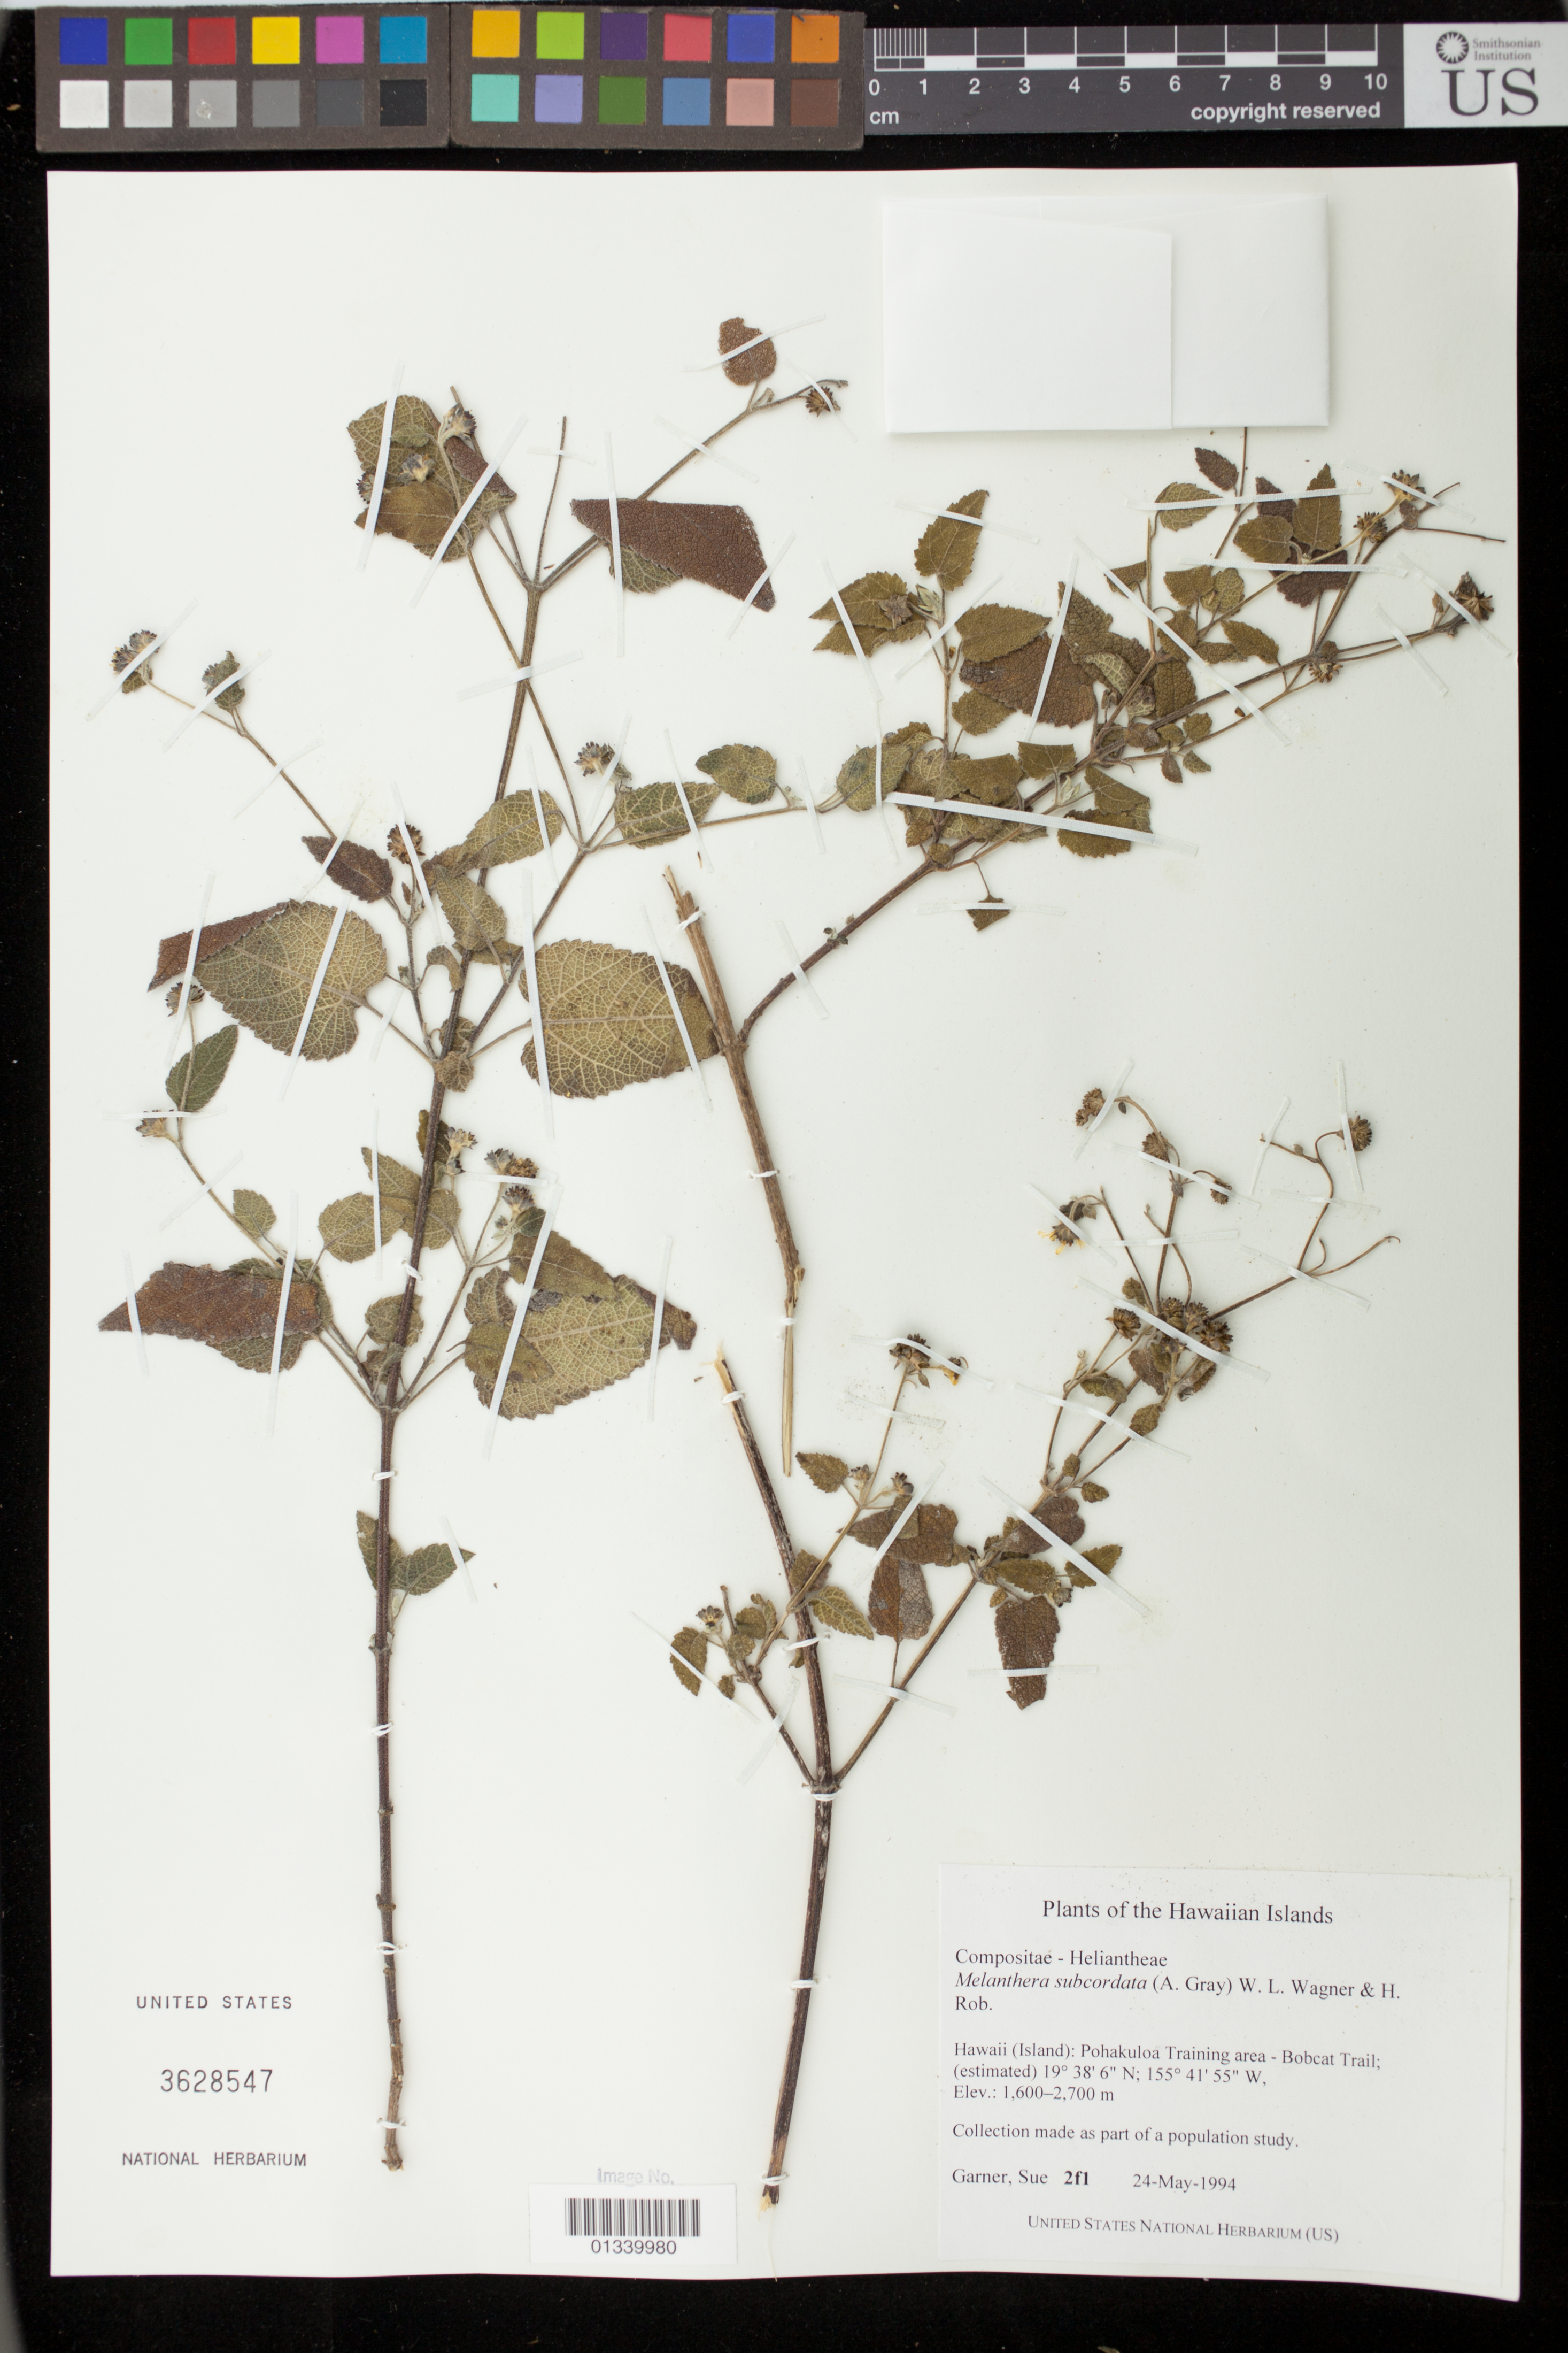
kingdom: Plantae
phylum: Tracheophyta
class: Magnoliopsida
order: Asterales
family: Asteraceae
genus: Wollastonia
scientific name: Wollastonia subcordata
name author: (A. Gray) Orchard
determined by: Wagner, W. L., (BOT), Smithsonian Institution - National Museum of Natural History (UNITED STATES)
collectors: S. Garner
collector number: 2f1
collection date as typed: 24 May 1994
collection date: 1994-05-24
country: United States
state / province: Hawaii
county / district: Hawaii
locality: Pohakuloa Training area - Bobcat Trail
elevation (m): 1600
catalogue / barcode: US 3628547